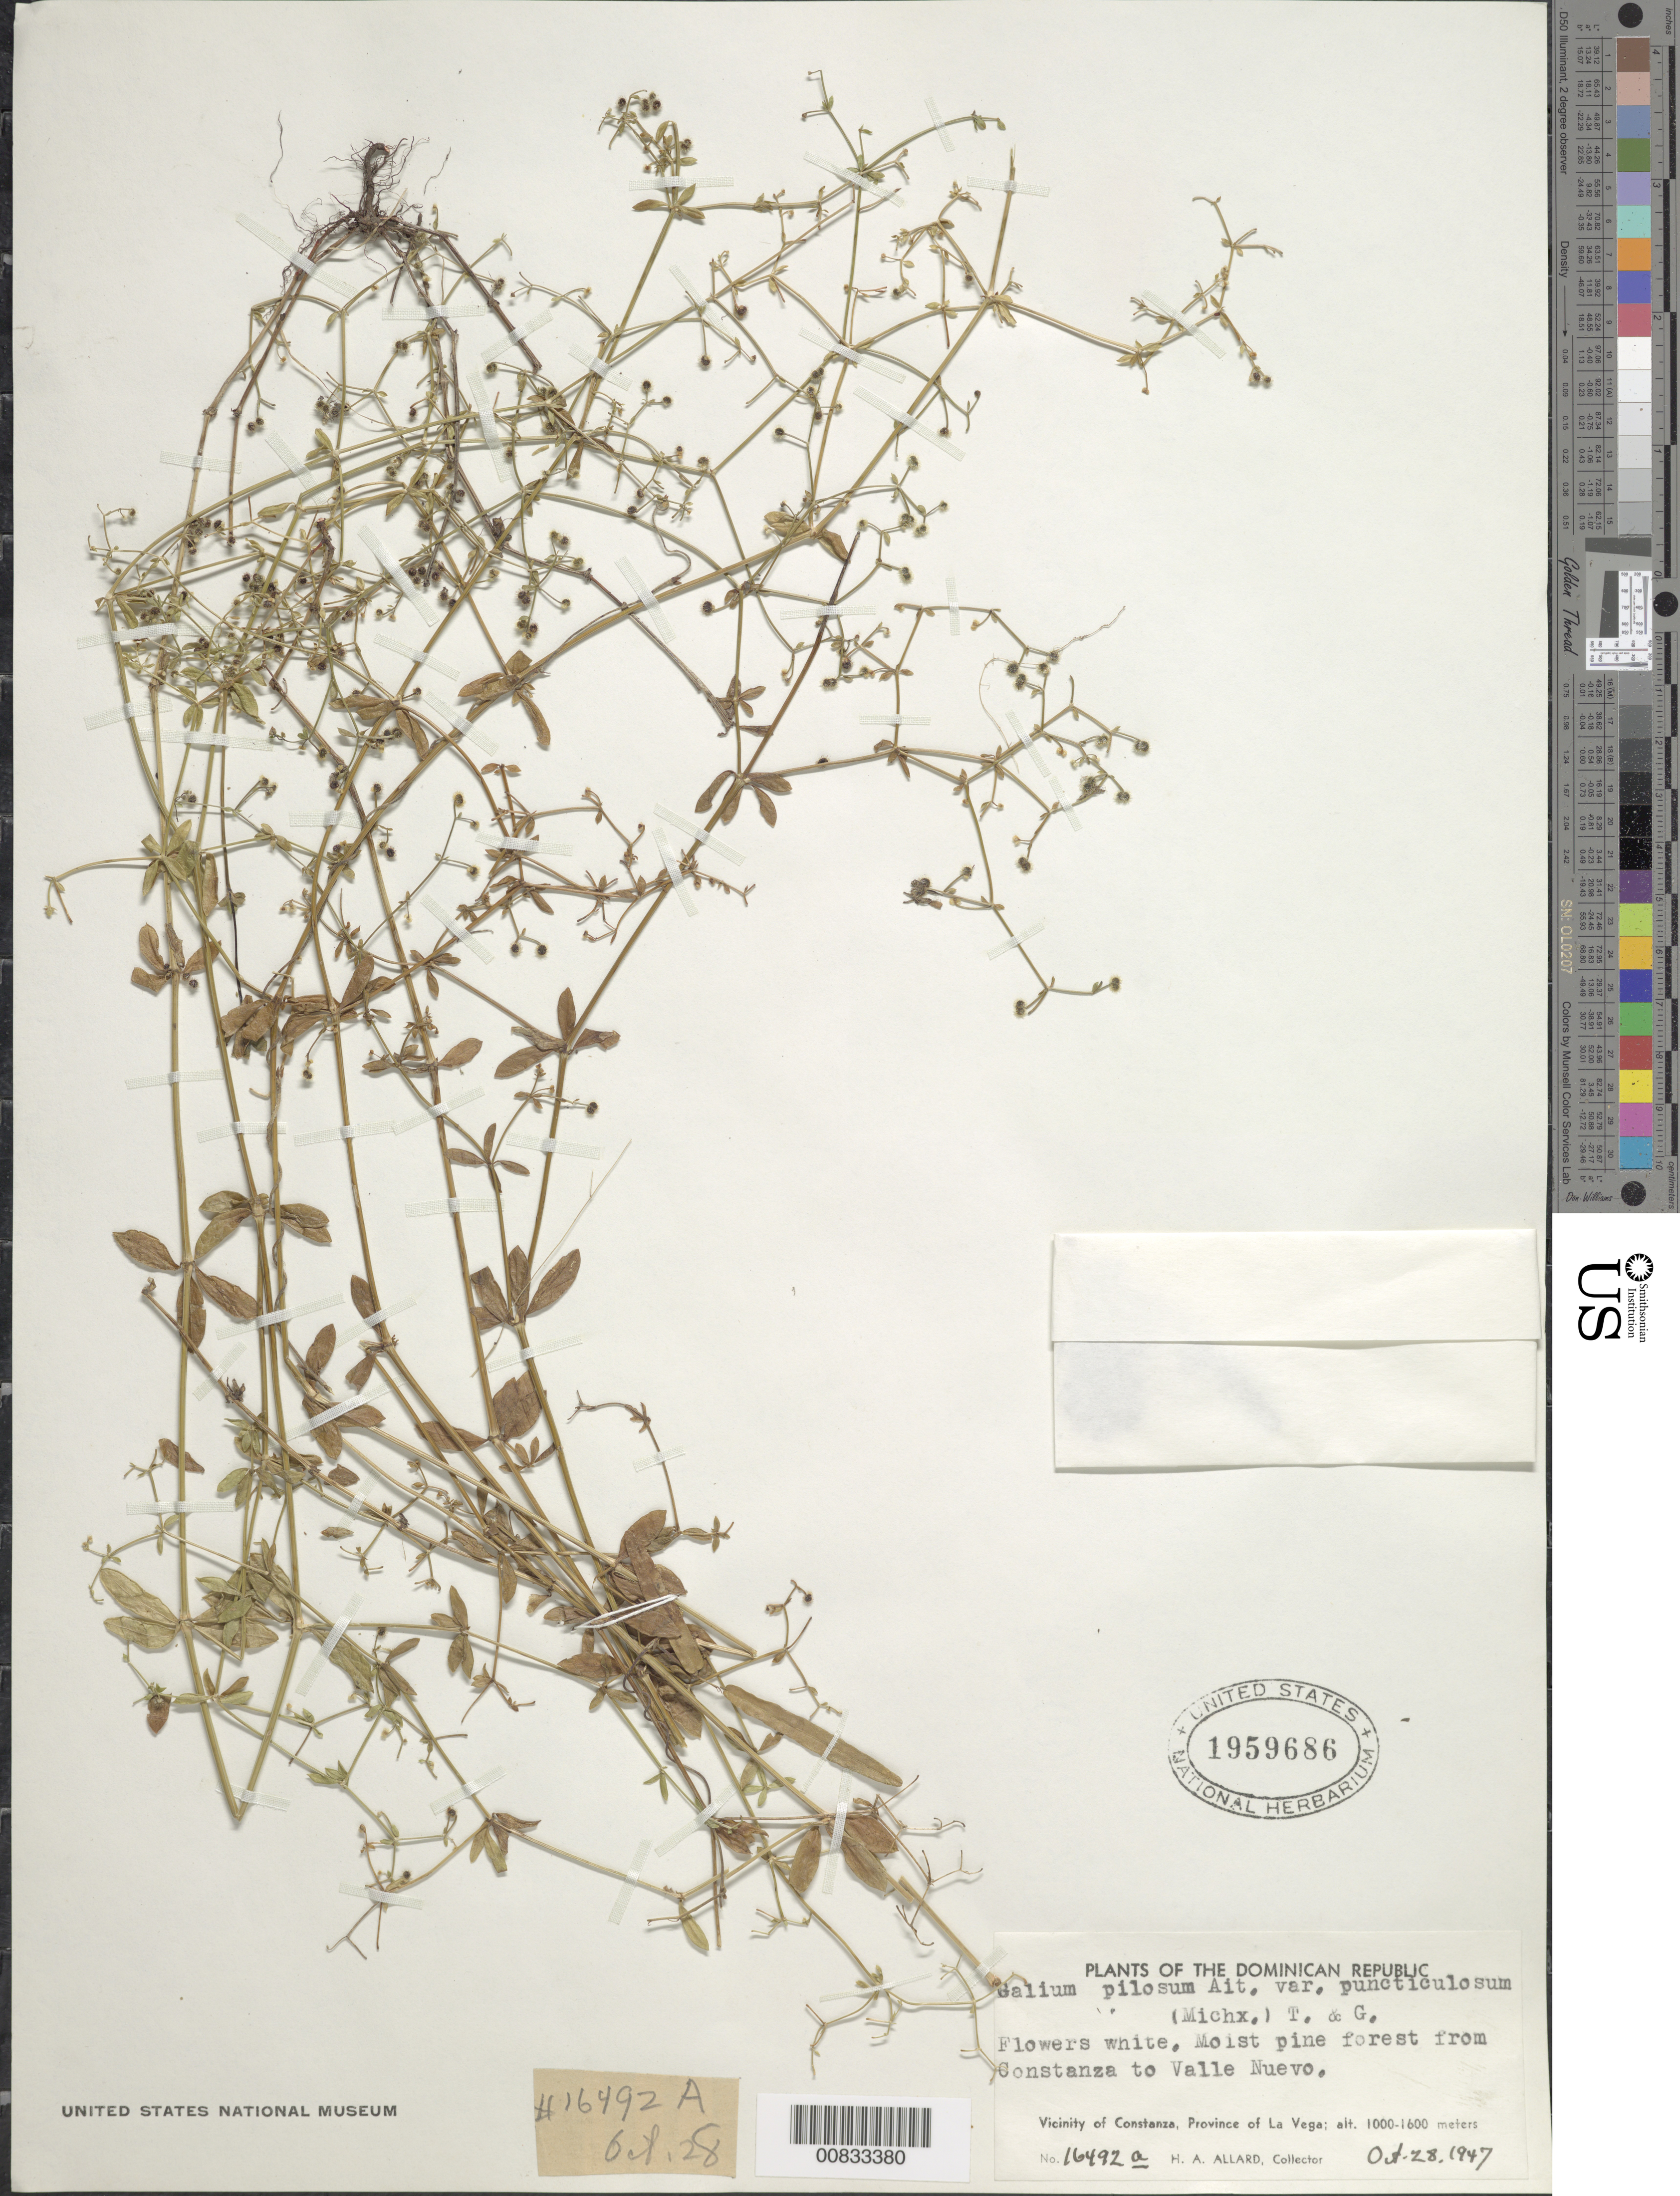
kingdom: Plantae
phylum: Tracheophyta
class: Magnoliopsida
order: Gentianales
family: Rubiaceae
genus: Galium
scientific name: Galium pilosum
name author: Aiton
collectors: H. A. Allard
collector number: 16492A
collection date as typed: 28 Oct 1947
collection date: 1947-10-28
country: Dominican Republic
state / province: La Vega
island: Hispaniola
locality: Vicinity of Constanza, from Constanza to Valle Nuevo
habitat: Moist pine forest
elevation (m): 1000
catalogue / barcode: US 1959686